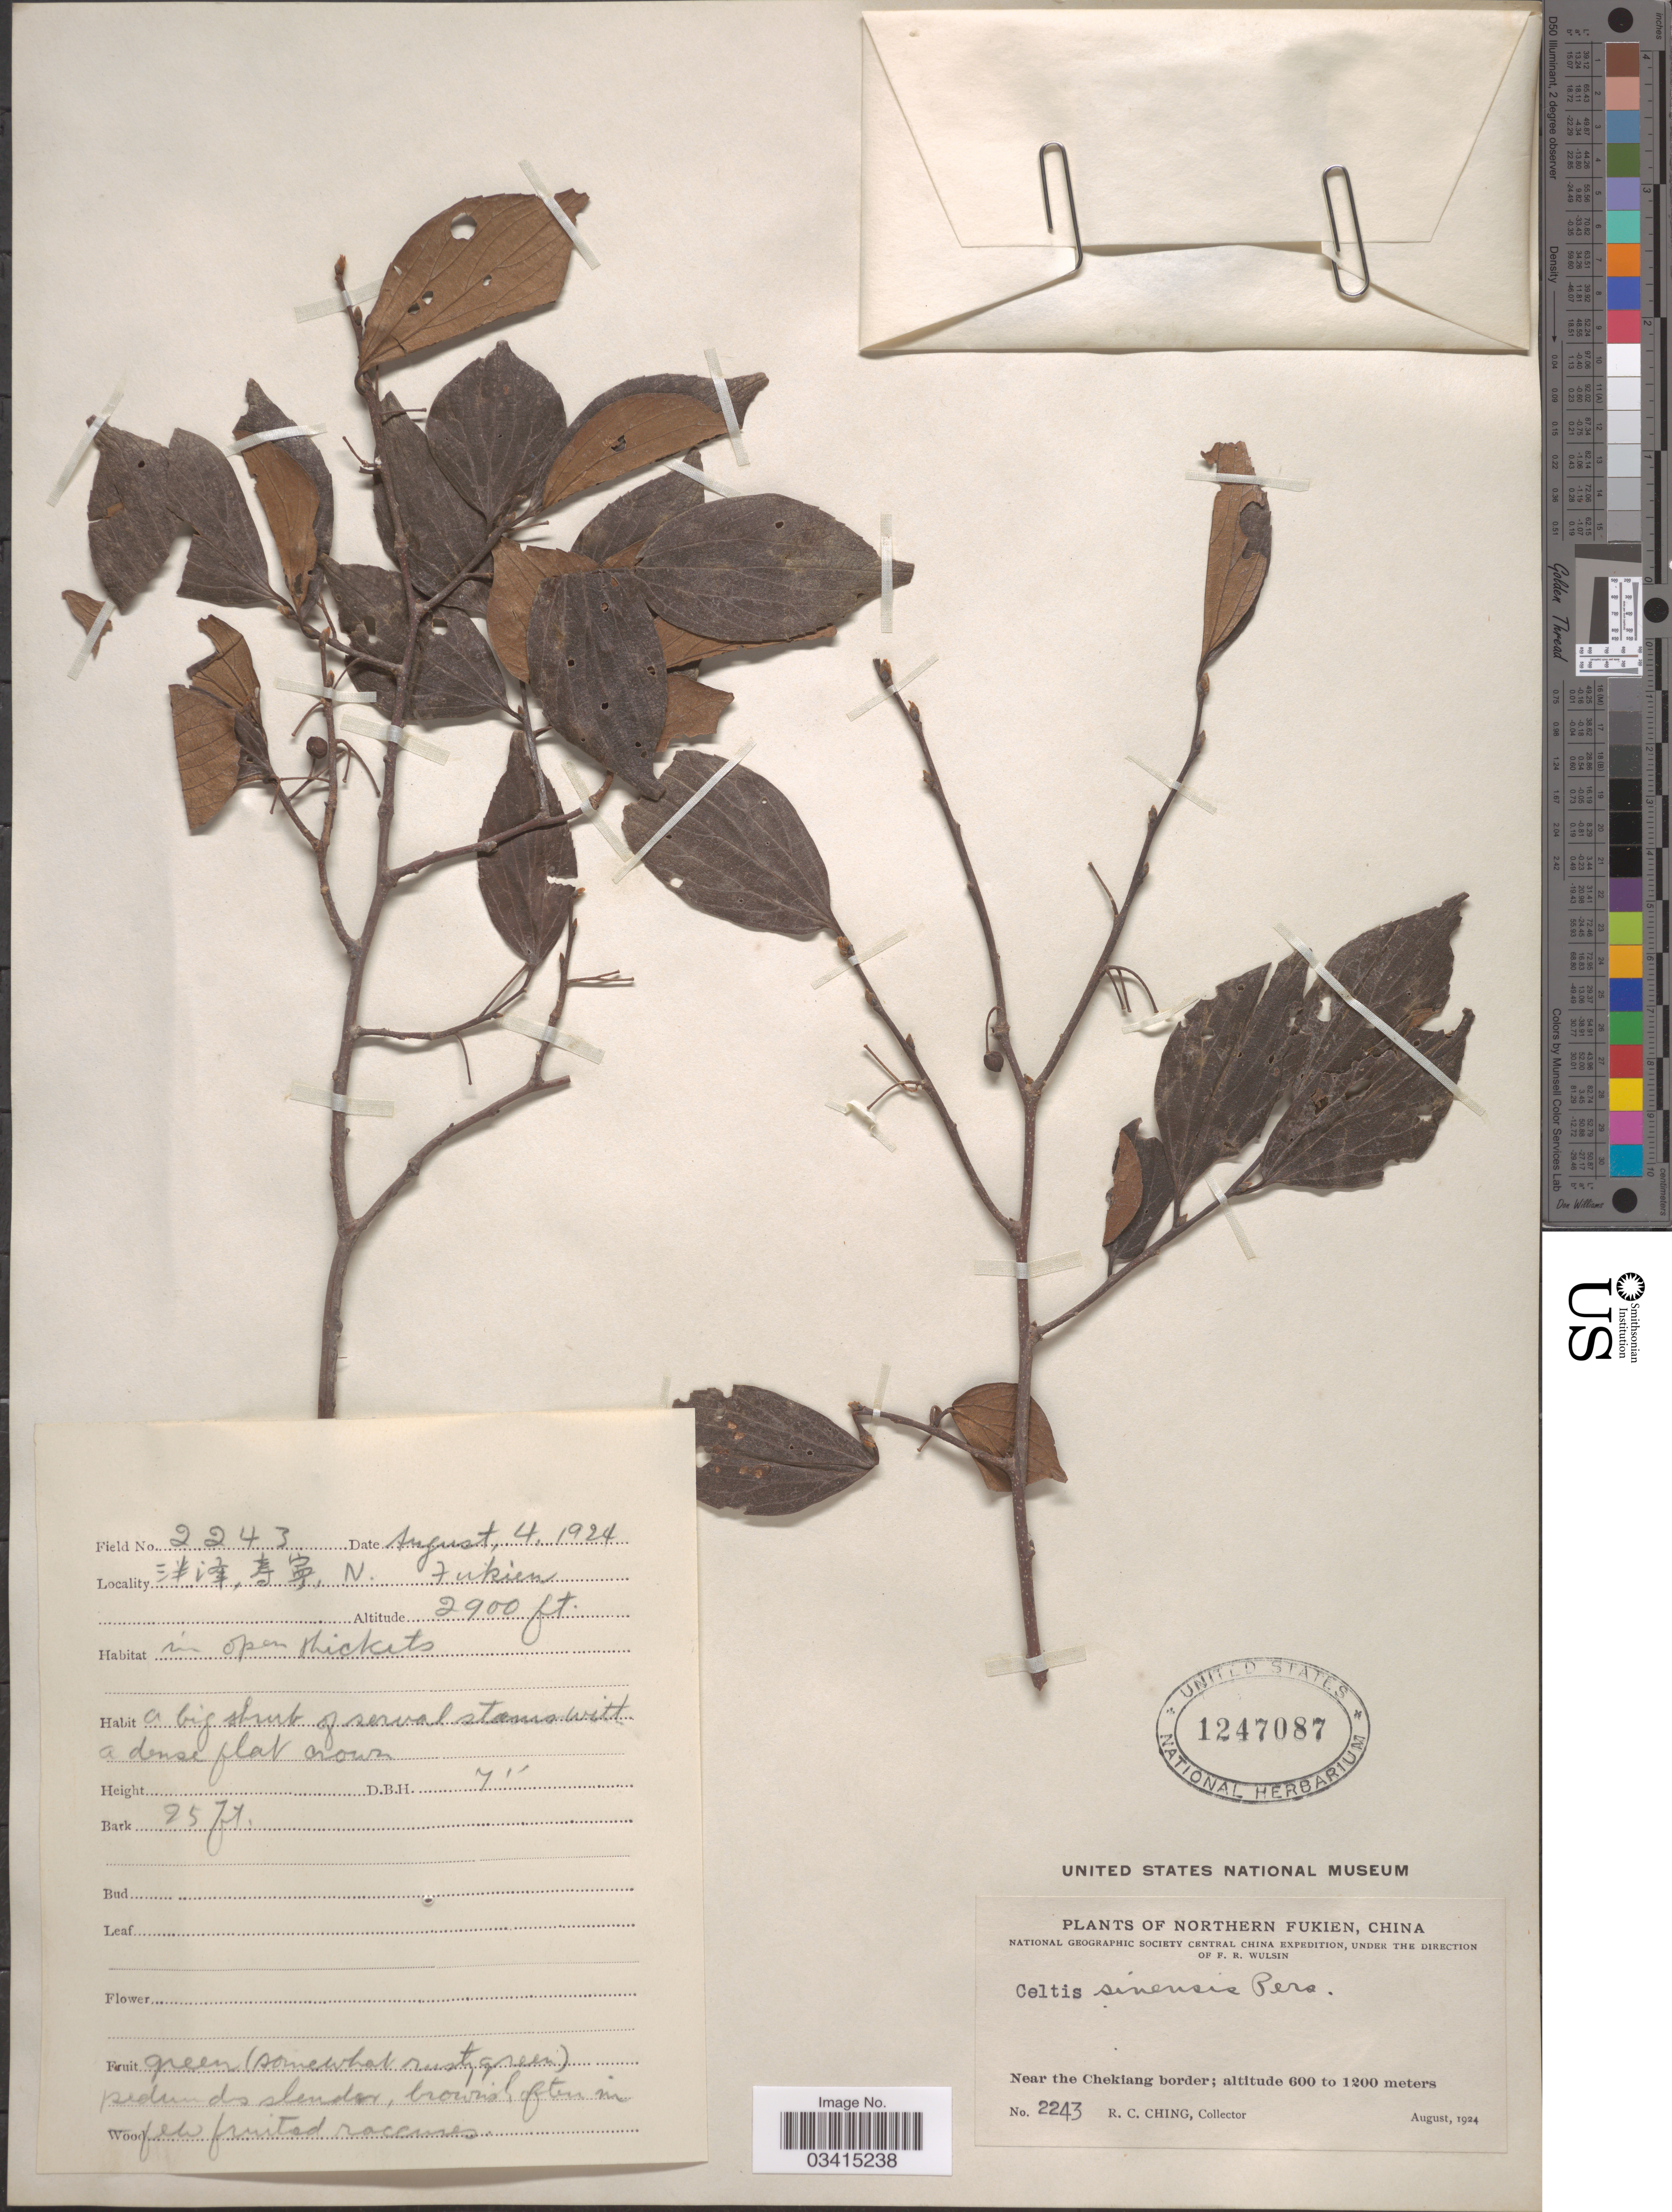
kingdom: Plantae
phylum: Tracheophyta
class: Magnoliopsida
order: Rosales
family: Cannabaceae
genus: Celtis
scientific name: Celtis sinensis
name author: Pers.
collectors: R. C. Ching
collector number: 2243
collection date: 1924-08-04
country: China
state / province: Fujian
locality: Northern Fukien. Near the Chekiang border. X, N. Fukien.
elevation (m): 884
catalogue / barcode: US 1247087